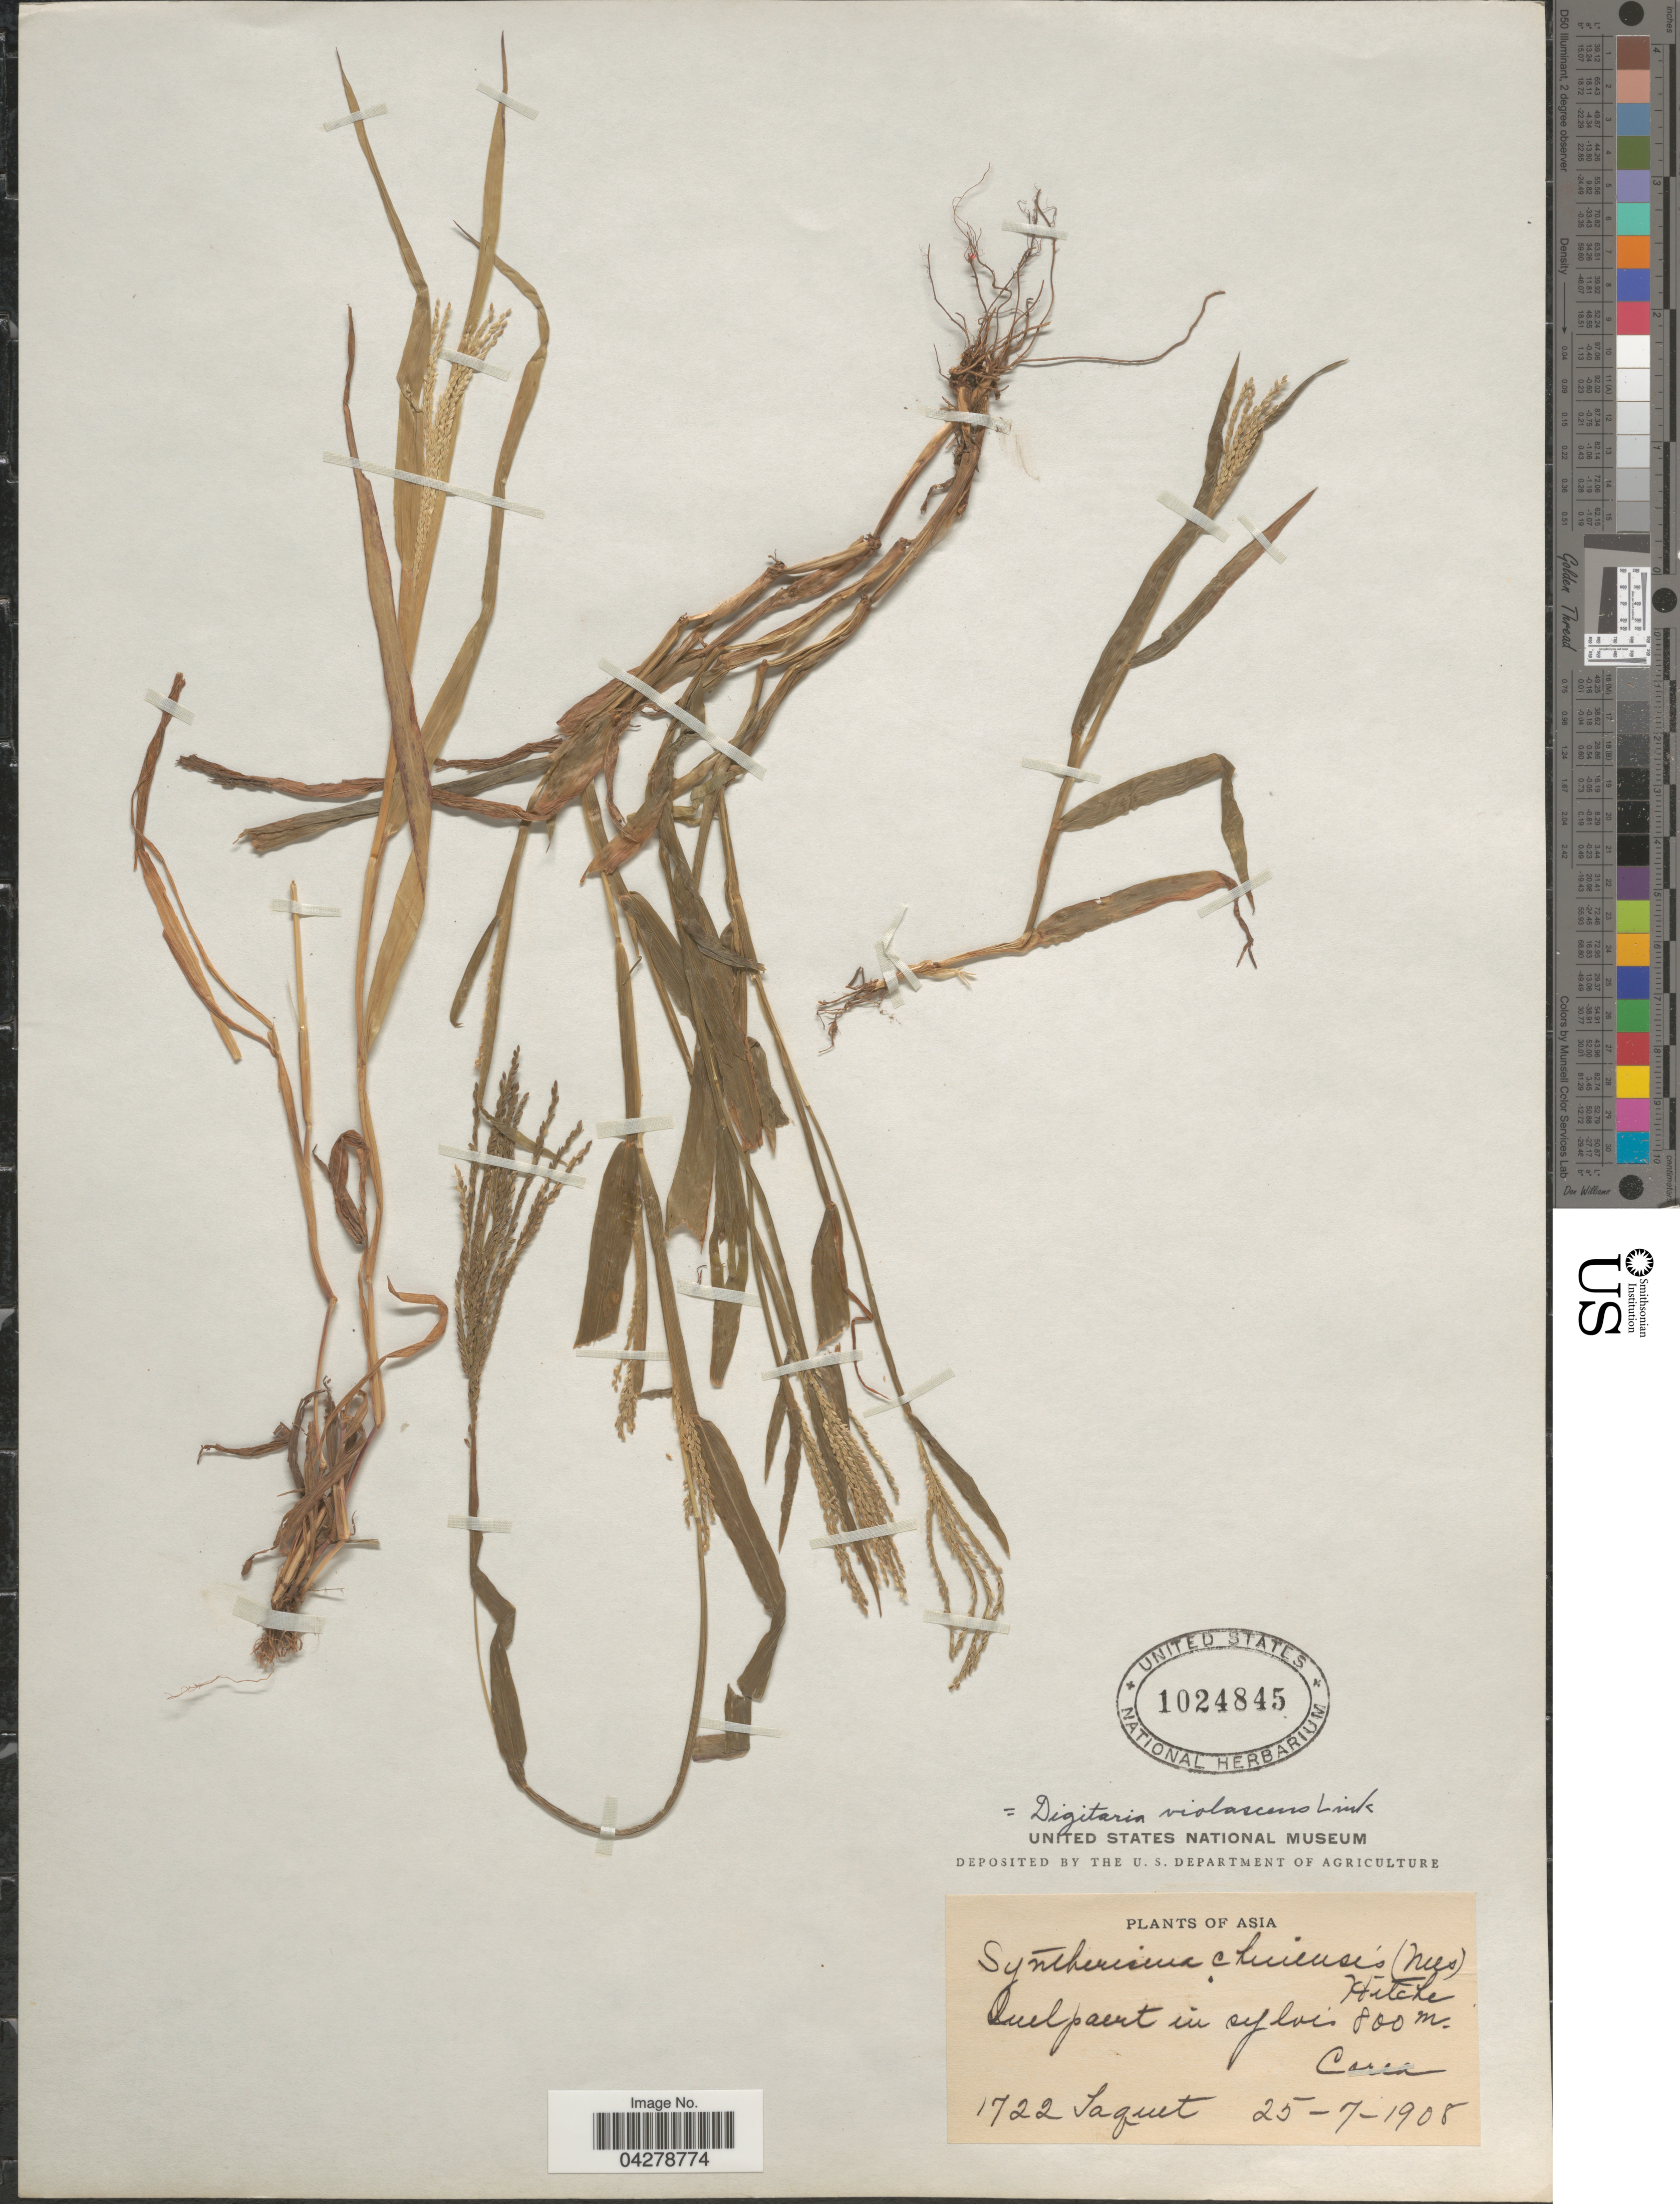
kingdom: Plantae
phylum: Tracheophyta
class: Liliopsida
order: Poales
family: Poaceae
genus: Digitaria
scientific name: Digitaria violascens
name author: Link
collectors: Taquet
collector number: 1722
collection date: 1908-07-25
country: South Korea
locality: Quelpaert in sylvis. Corea.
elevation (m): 800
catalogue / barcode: US 1024845